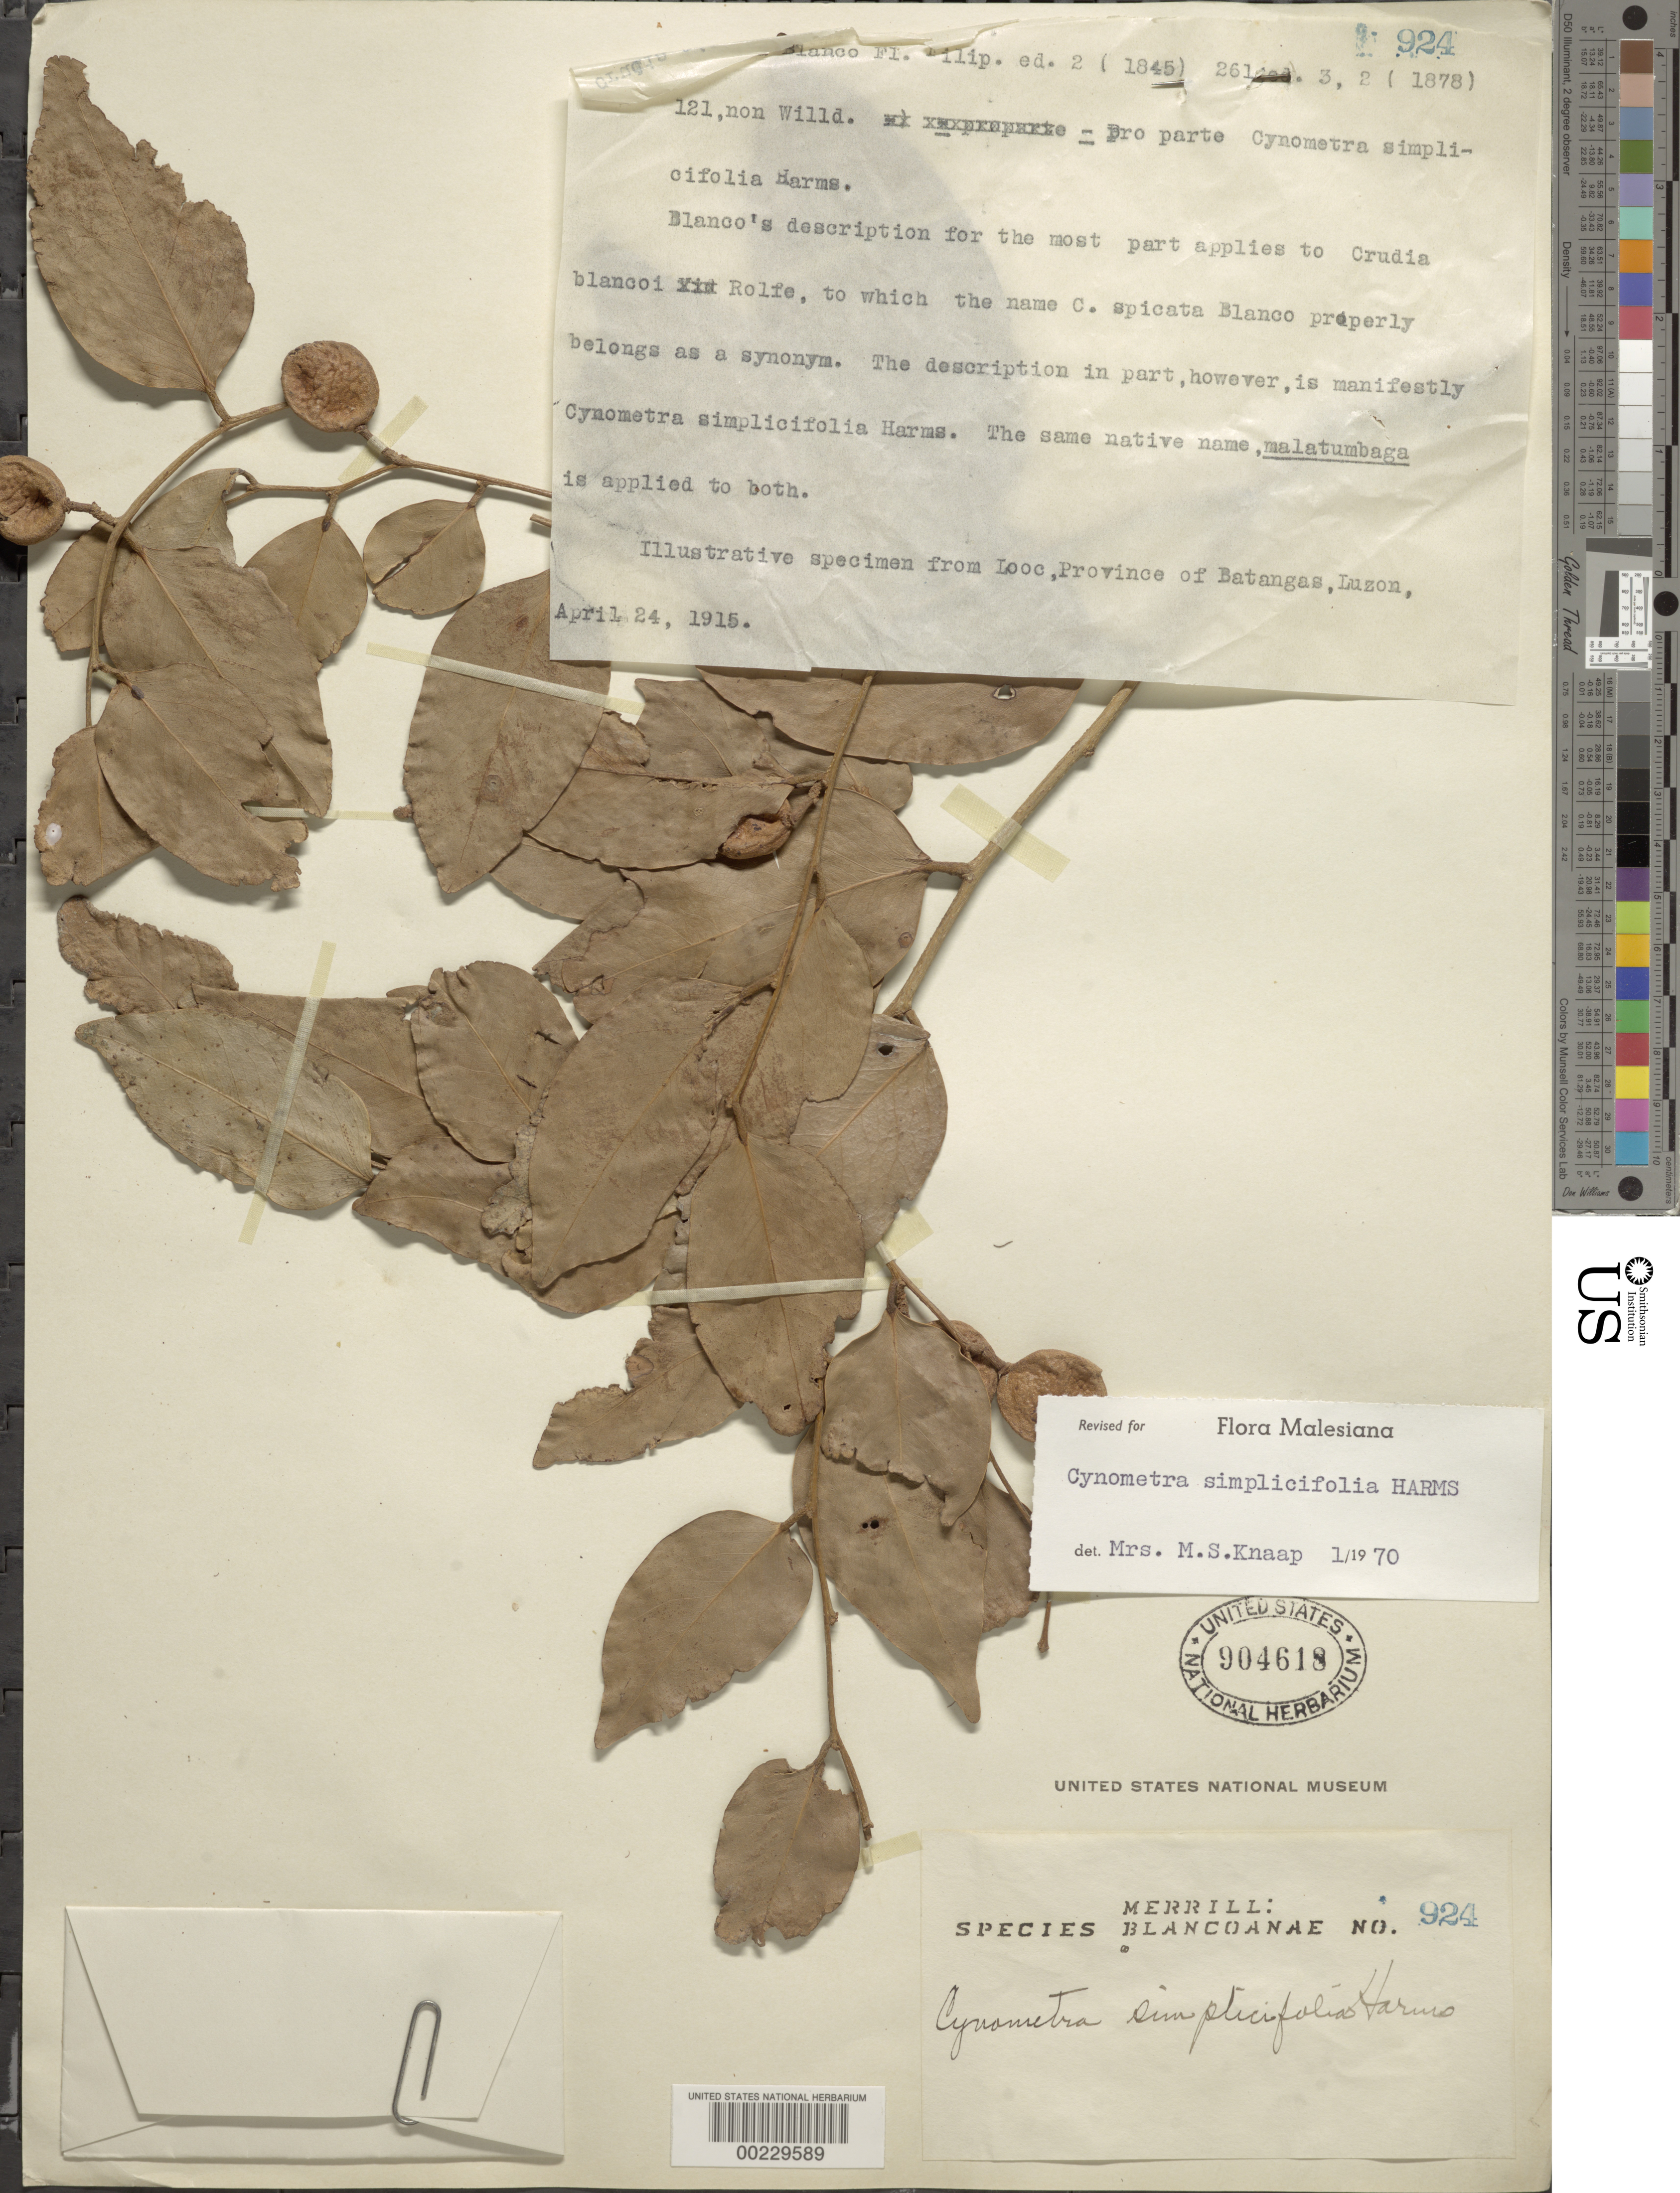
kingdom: Plantae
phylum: Tracheophyta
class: Magnoliopsida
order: Fabales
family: Fabaceae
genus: Cynometra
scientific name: Cynometra simplicifolia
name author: Harms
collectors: E. D. Merrill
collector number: Sp. Blancoan. 0924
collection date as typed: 24 Apr 1915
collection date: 1915-04-24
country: Philippines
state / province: Calabarzon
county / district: Batangas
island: Luzon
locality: Looc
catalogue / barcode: US 904618